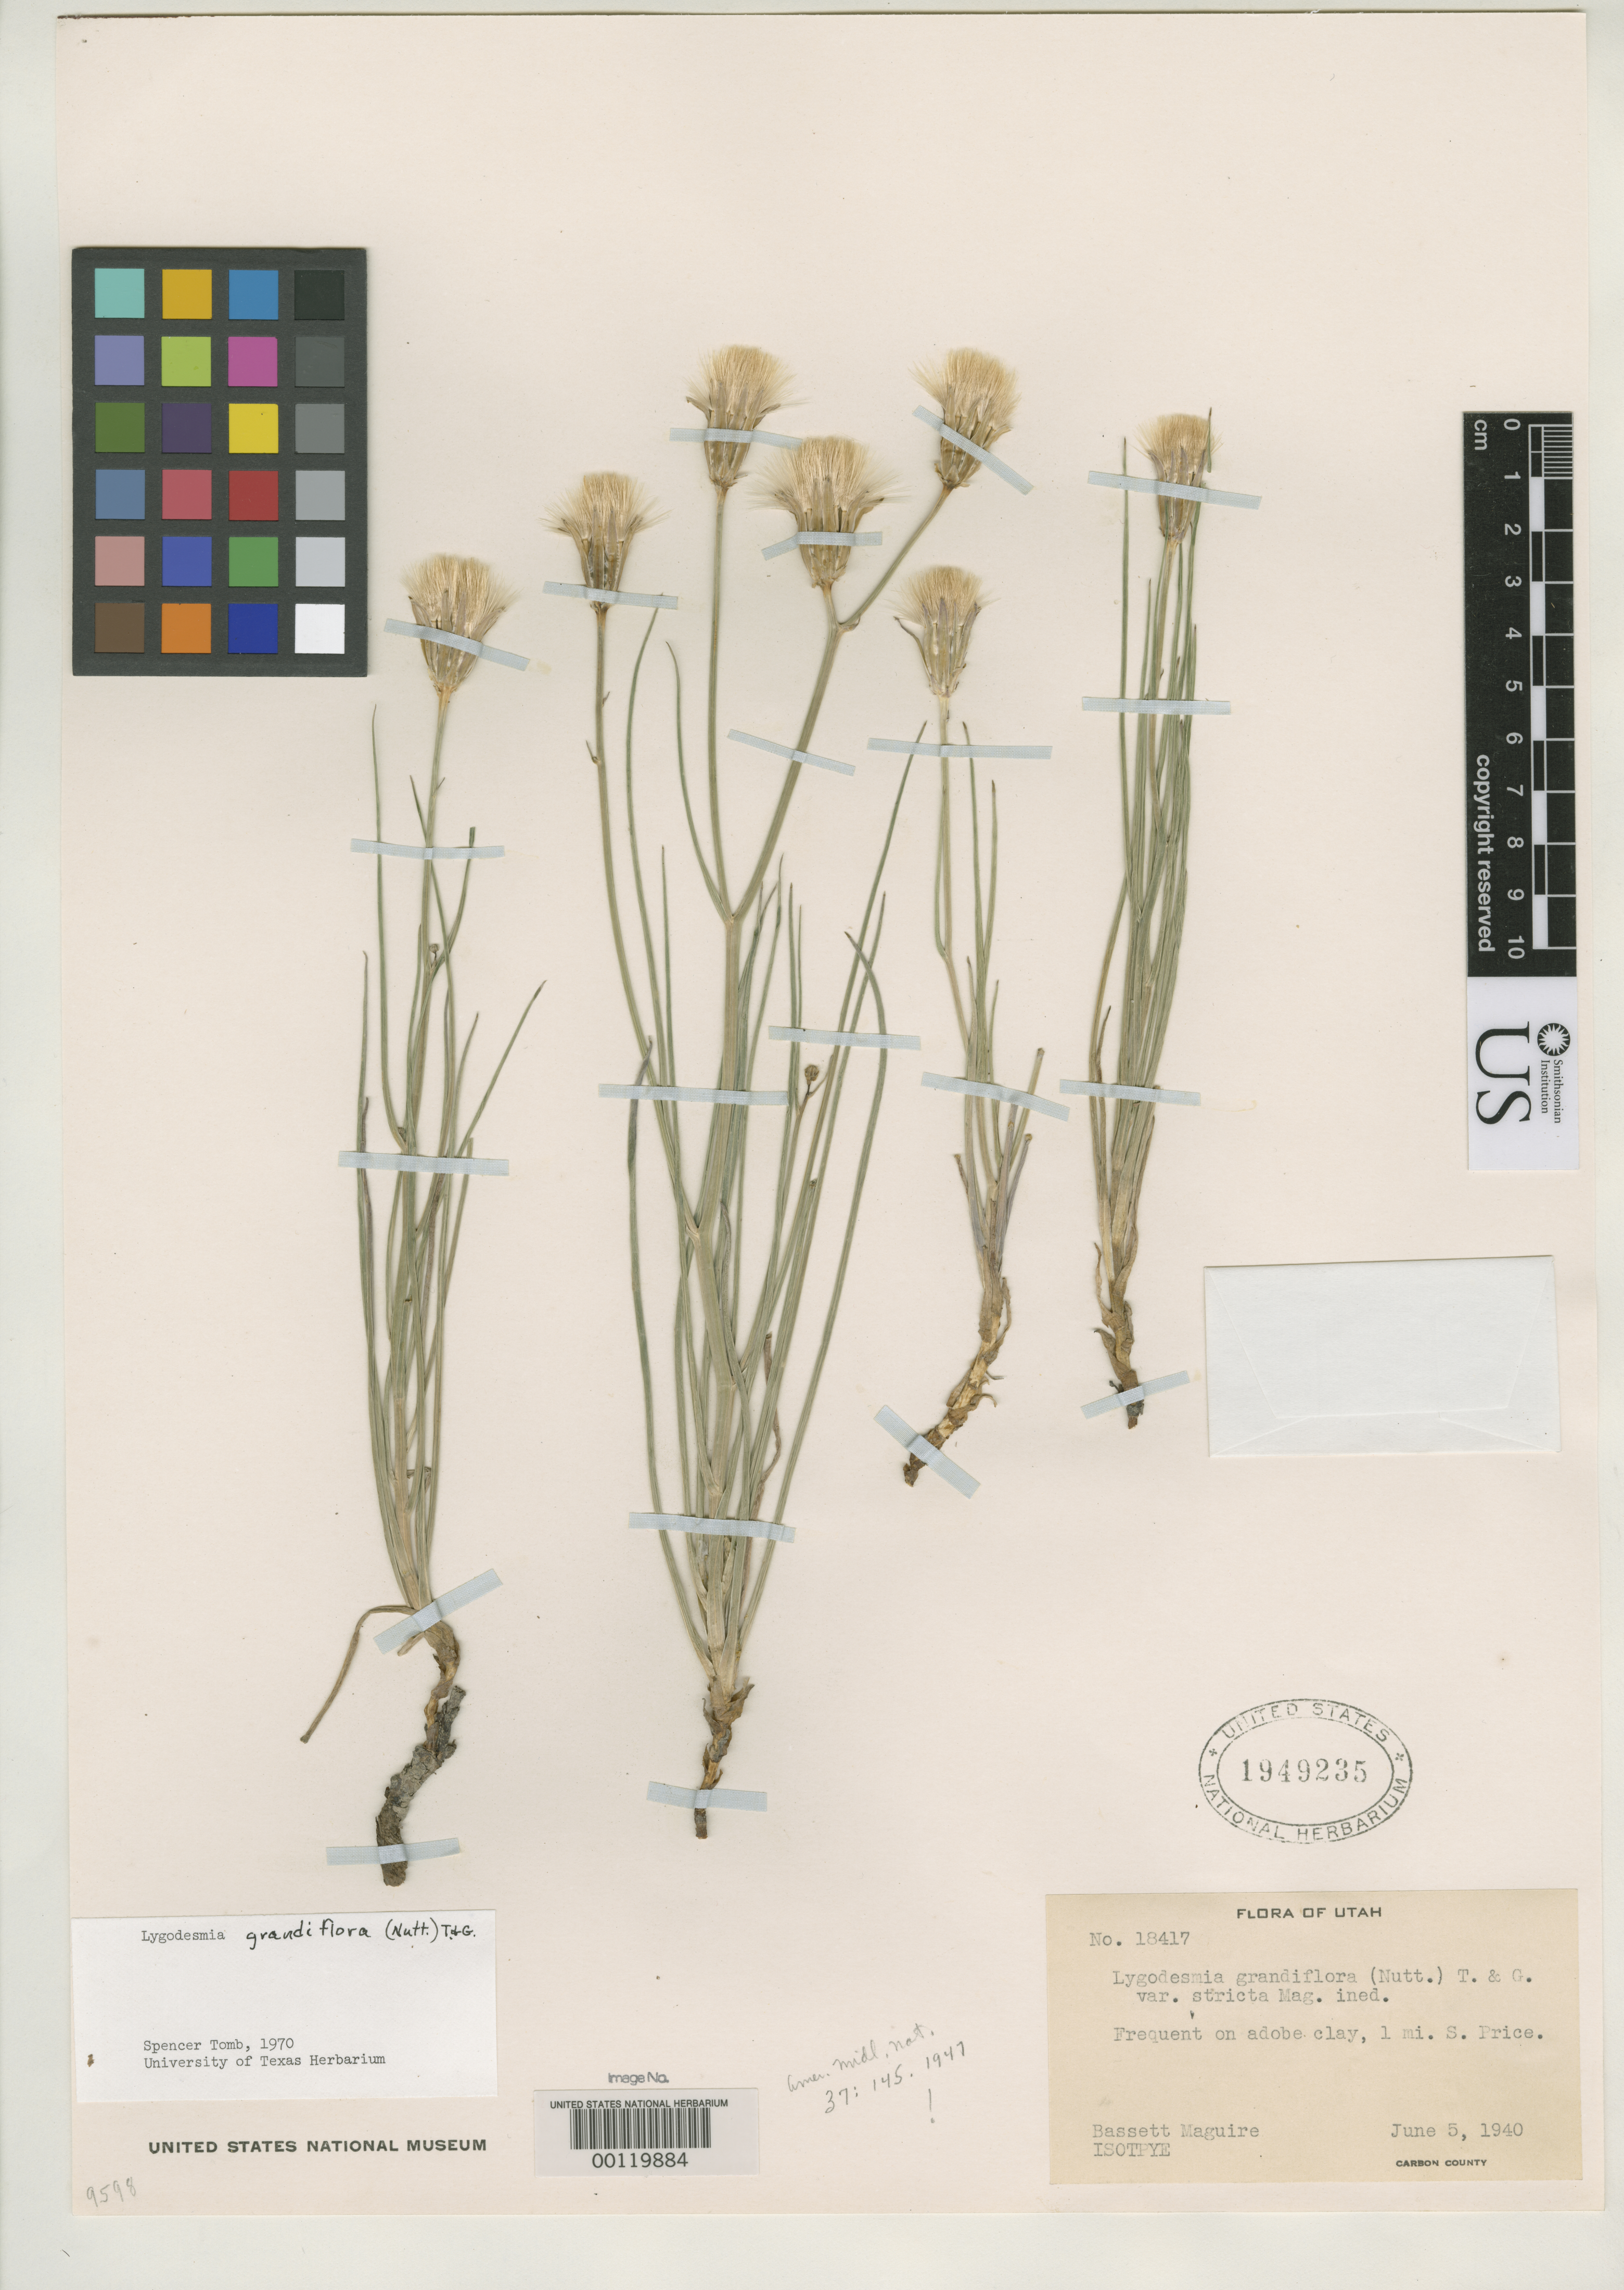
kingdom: Plantae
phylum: Tracheophyta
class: Magnoliopsida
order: Asterales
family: Asteraceae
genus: Lygodesmia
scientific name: Lygodesmia grandiflora var. stricta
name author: Maguire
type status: Isotype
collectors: B. Maguire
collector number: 18417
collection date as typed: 05 Jun 1940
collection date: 1940-06-05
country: United States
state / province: Utah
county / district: Carbon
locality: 1 mi. south of Price.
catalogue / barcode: US 1949235